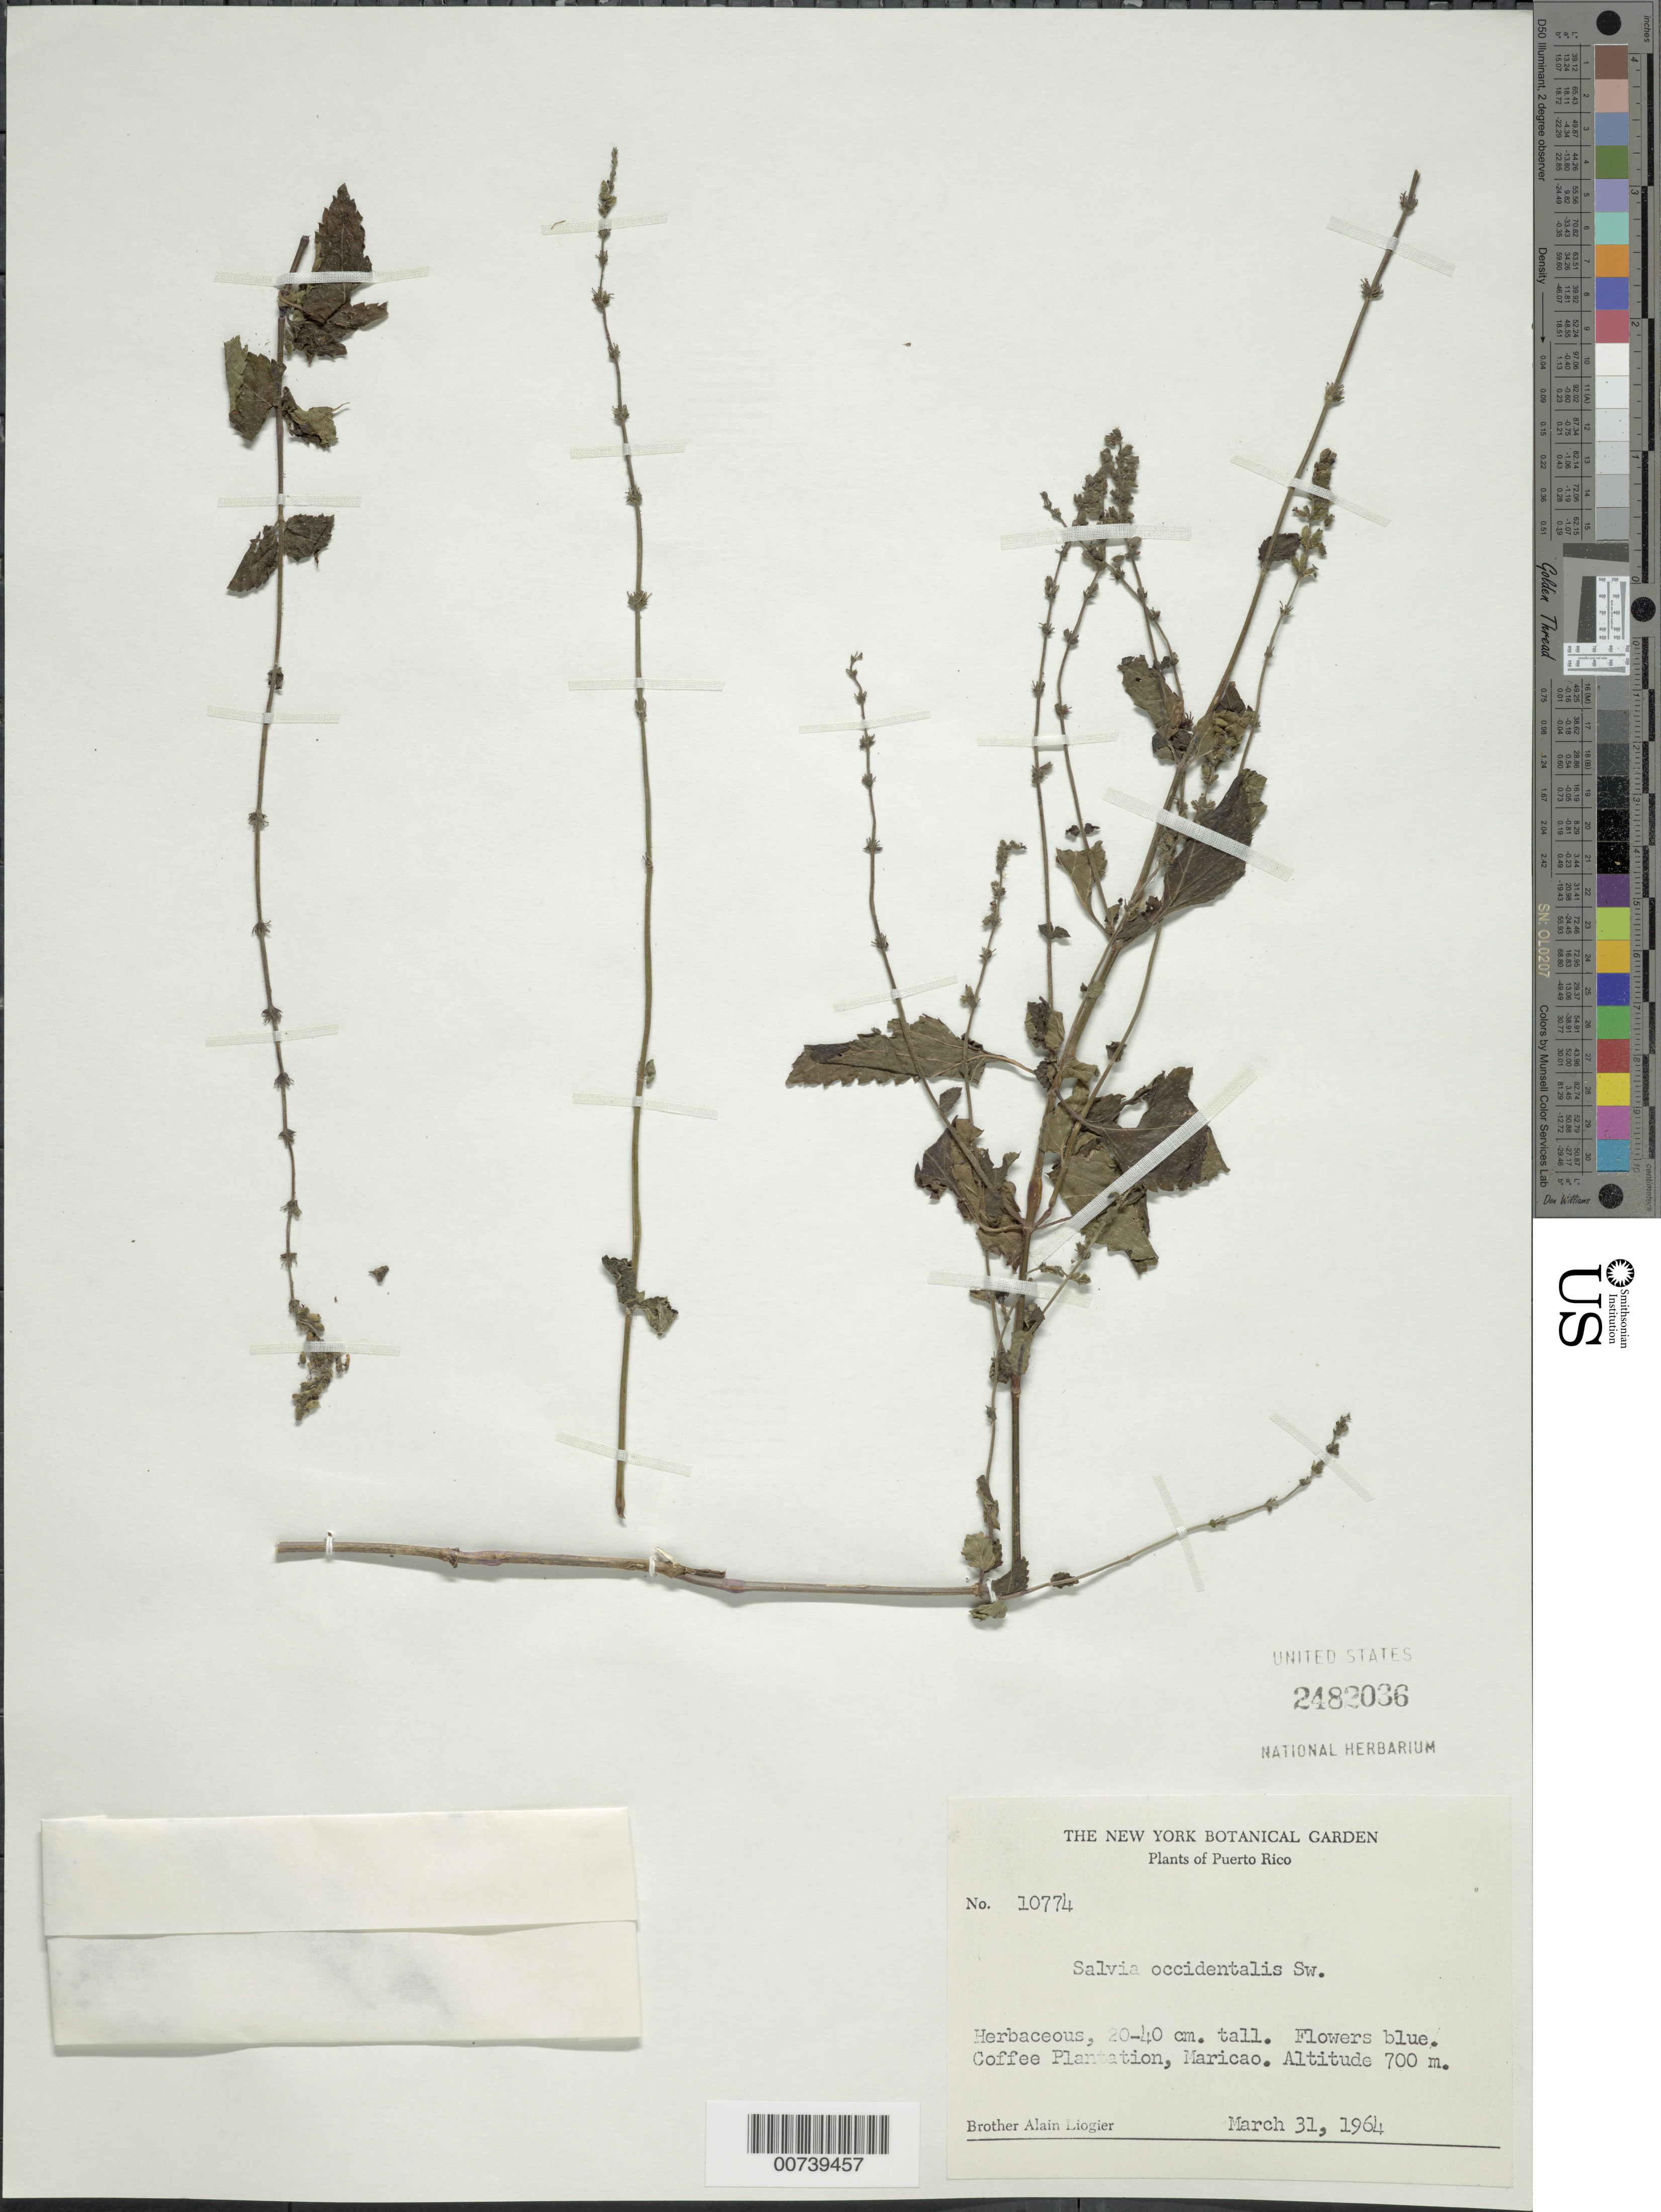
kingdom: Plantae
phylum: Tracheophyta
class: Magnoliopsida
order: Lamiales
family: Lamiaceae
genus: Salvia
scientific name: Salvia occidentalis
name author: Sw.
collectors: A. H. Liogier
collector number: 10774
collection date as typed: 31 Mar 1964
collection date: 1964-03-31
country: Puerto Rico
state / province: Maricao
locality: Coffee Plantation, Maricao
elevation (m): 700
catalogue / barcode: US 2482036